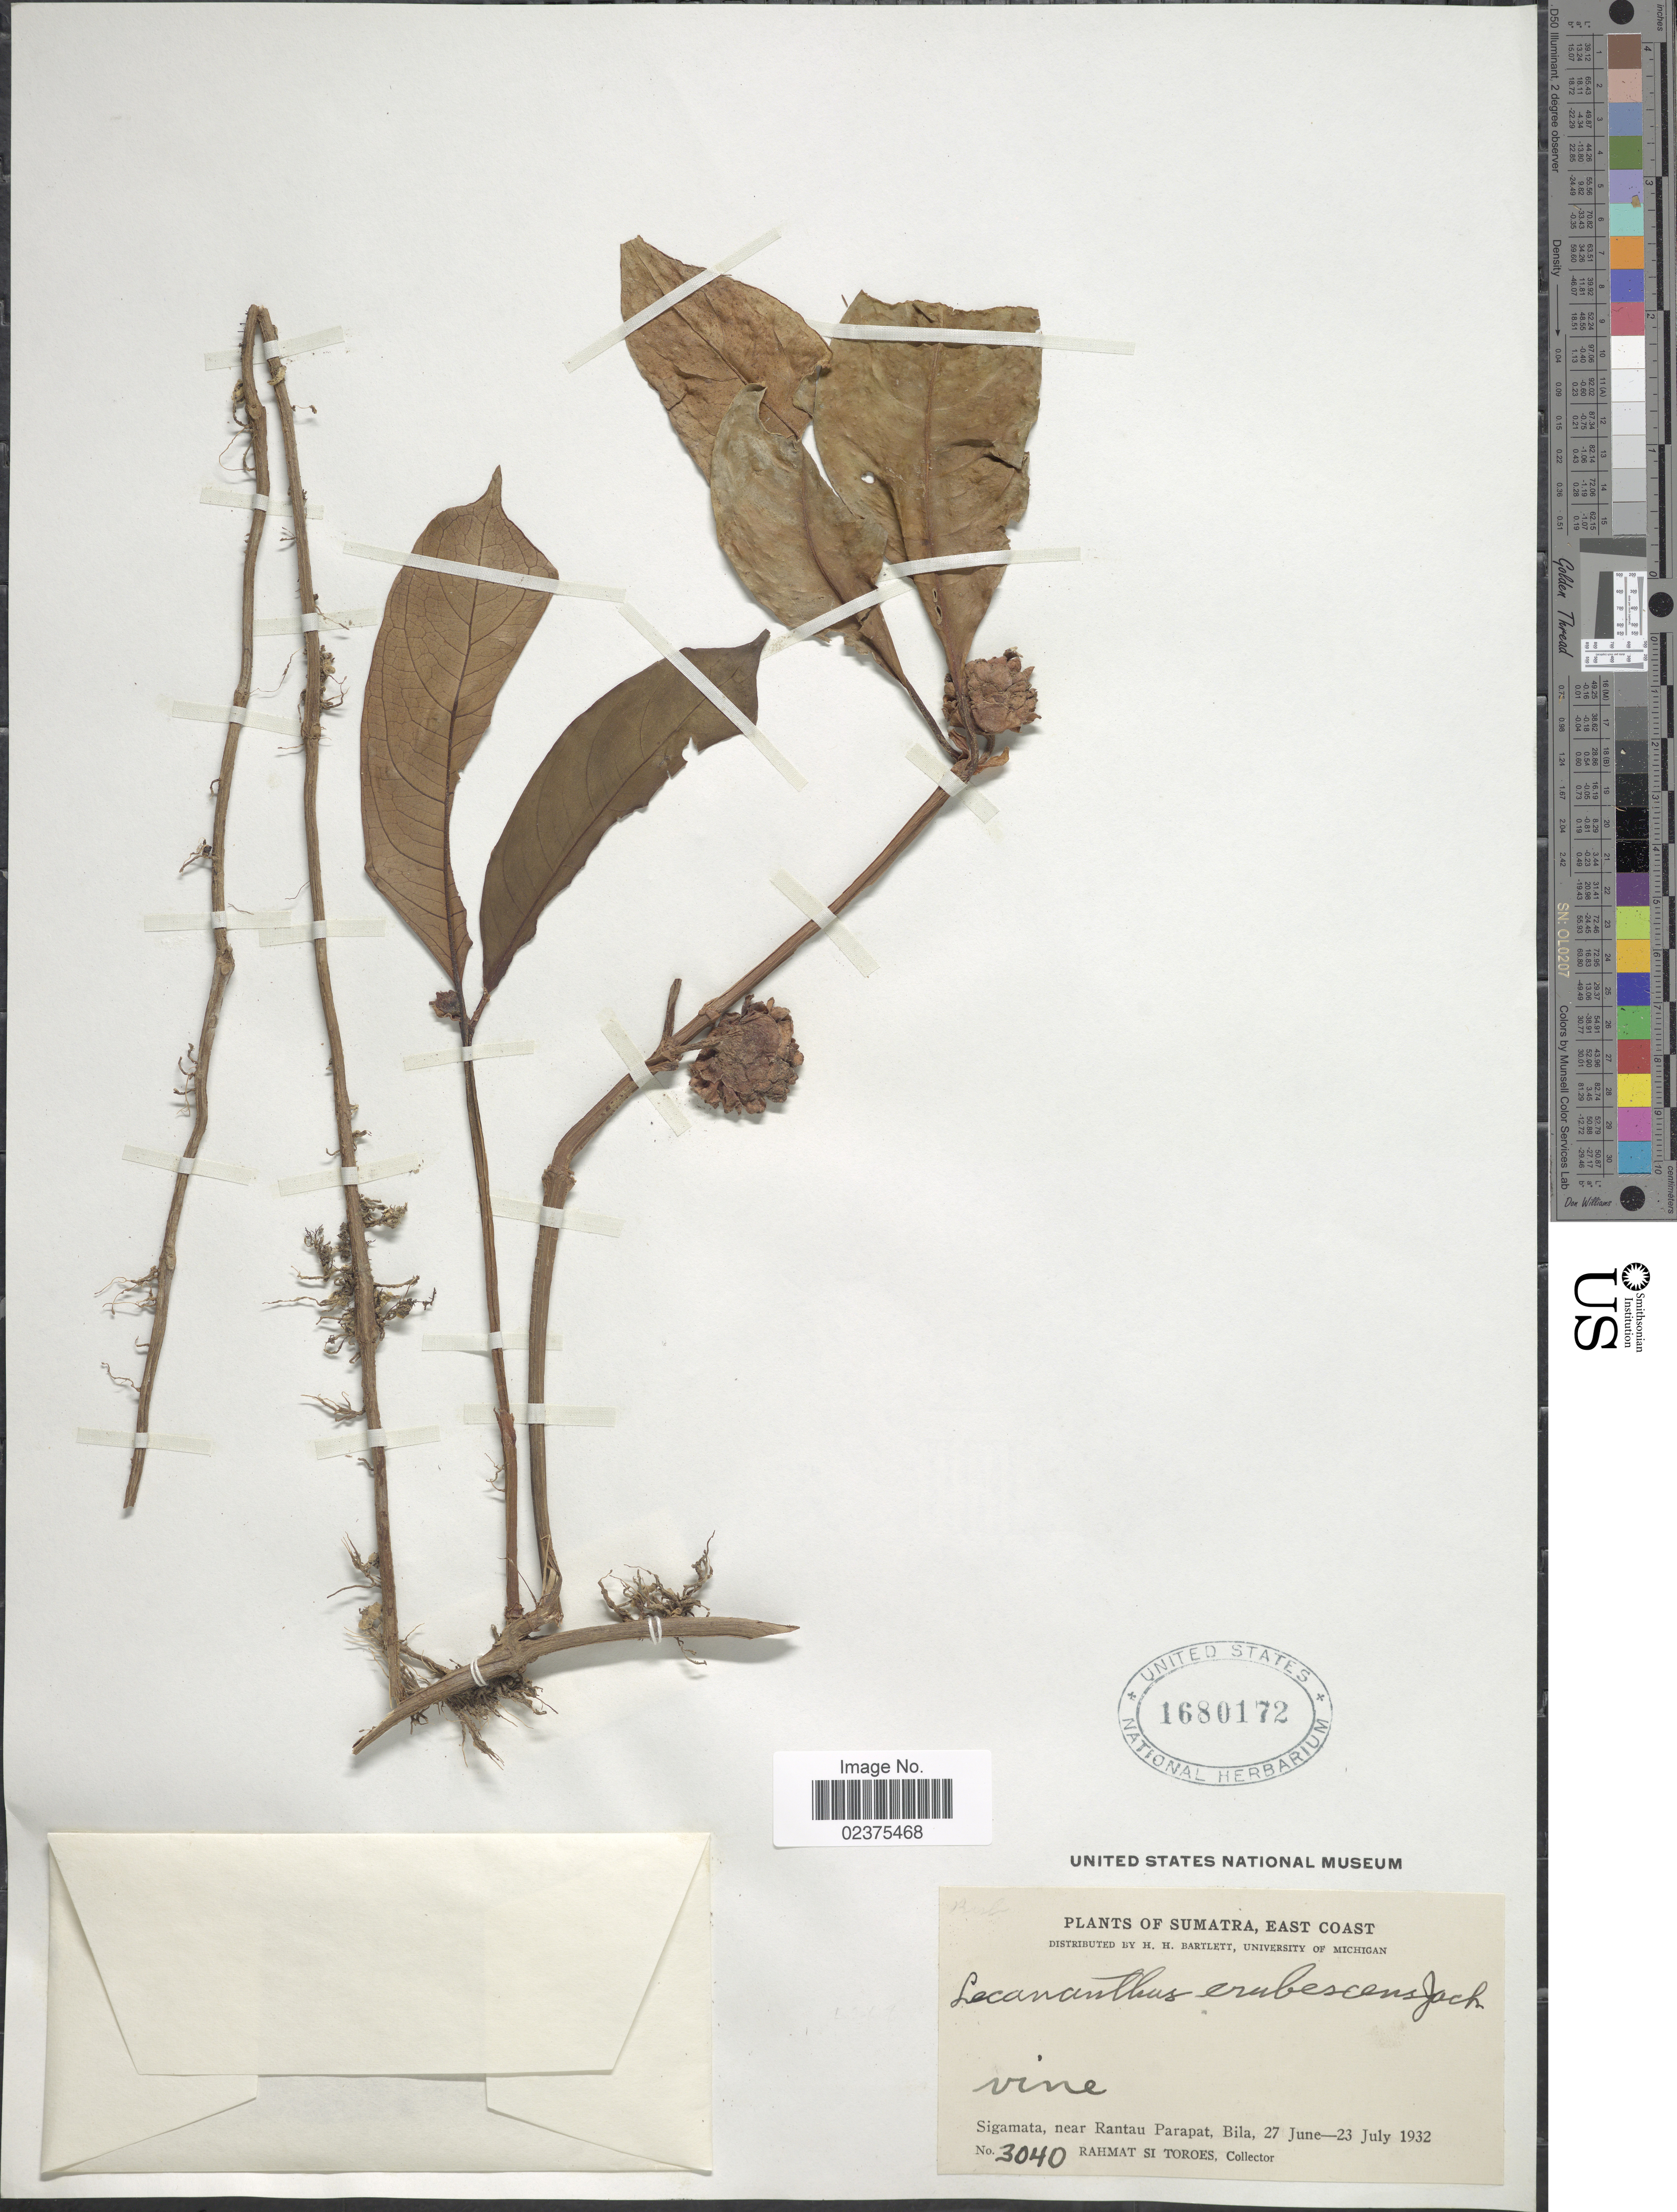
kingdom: Plantae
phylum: Tracheophyta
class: Magnoliopsida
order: Gentianales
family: Rubiaceae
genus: Lecananthus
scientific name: Lecananthus erubescens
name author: Jack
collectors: Rahmat Si Boeea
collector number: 3040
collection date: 1932-06-27/1932-07-23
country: Indonesia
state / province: Sumatra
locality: Sumatra, East Coast, Sigamata, near Rantau Parapat, Bila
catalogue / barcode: US 1680172